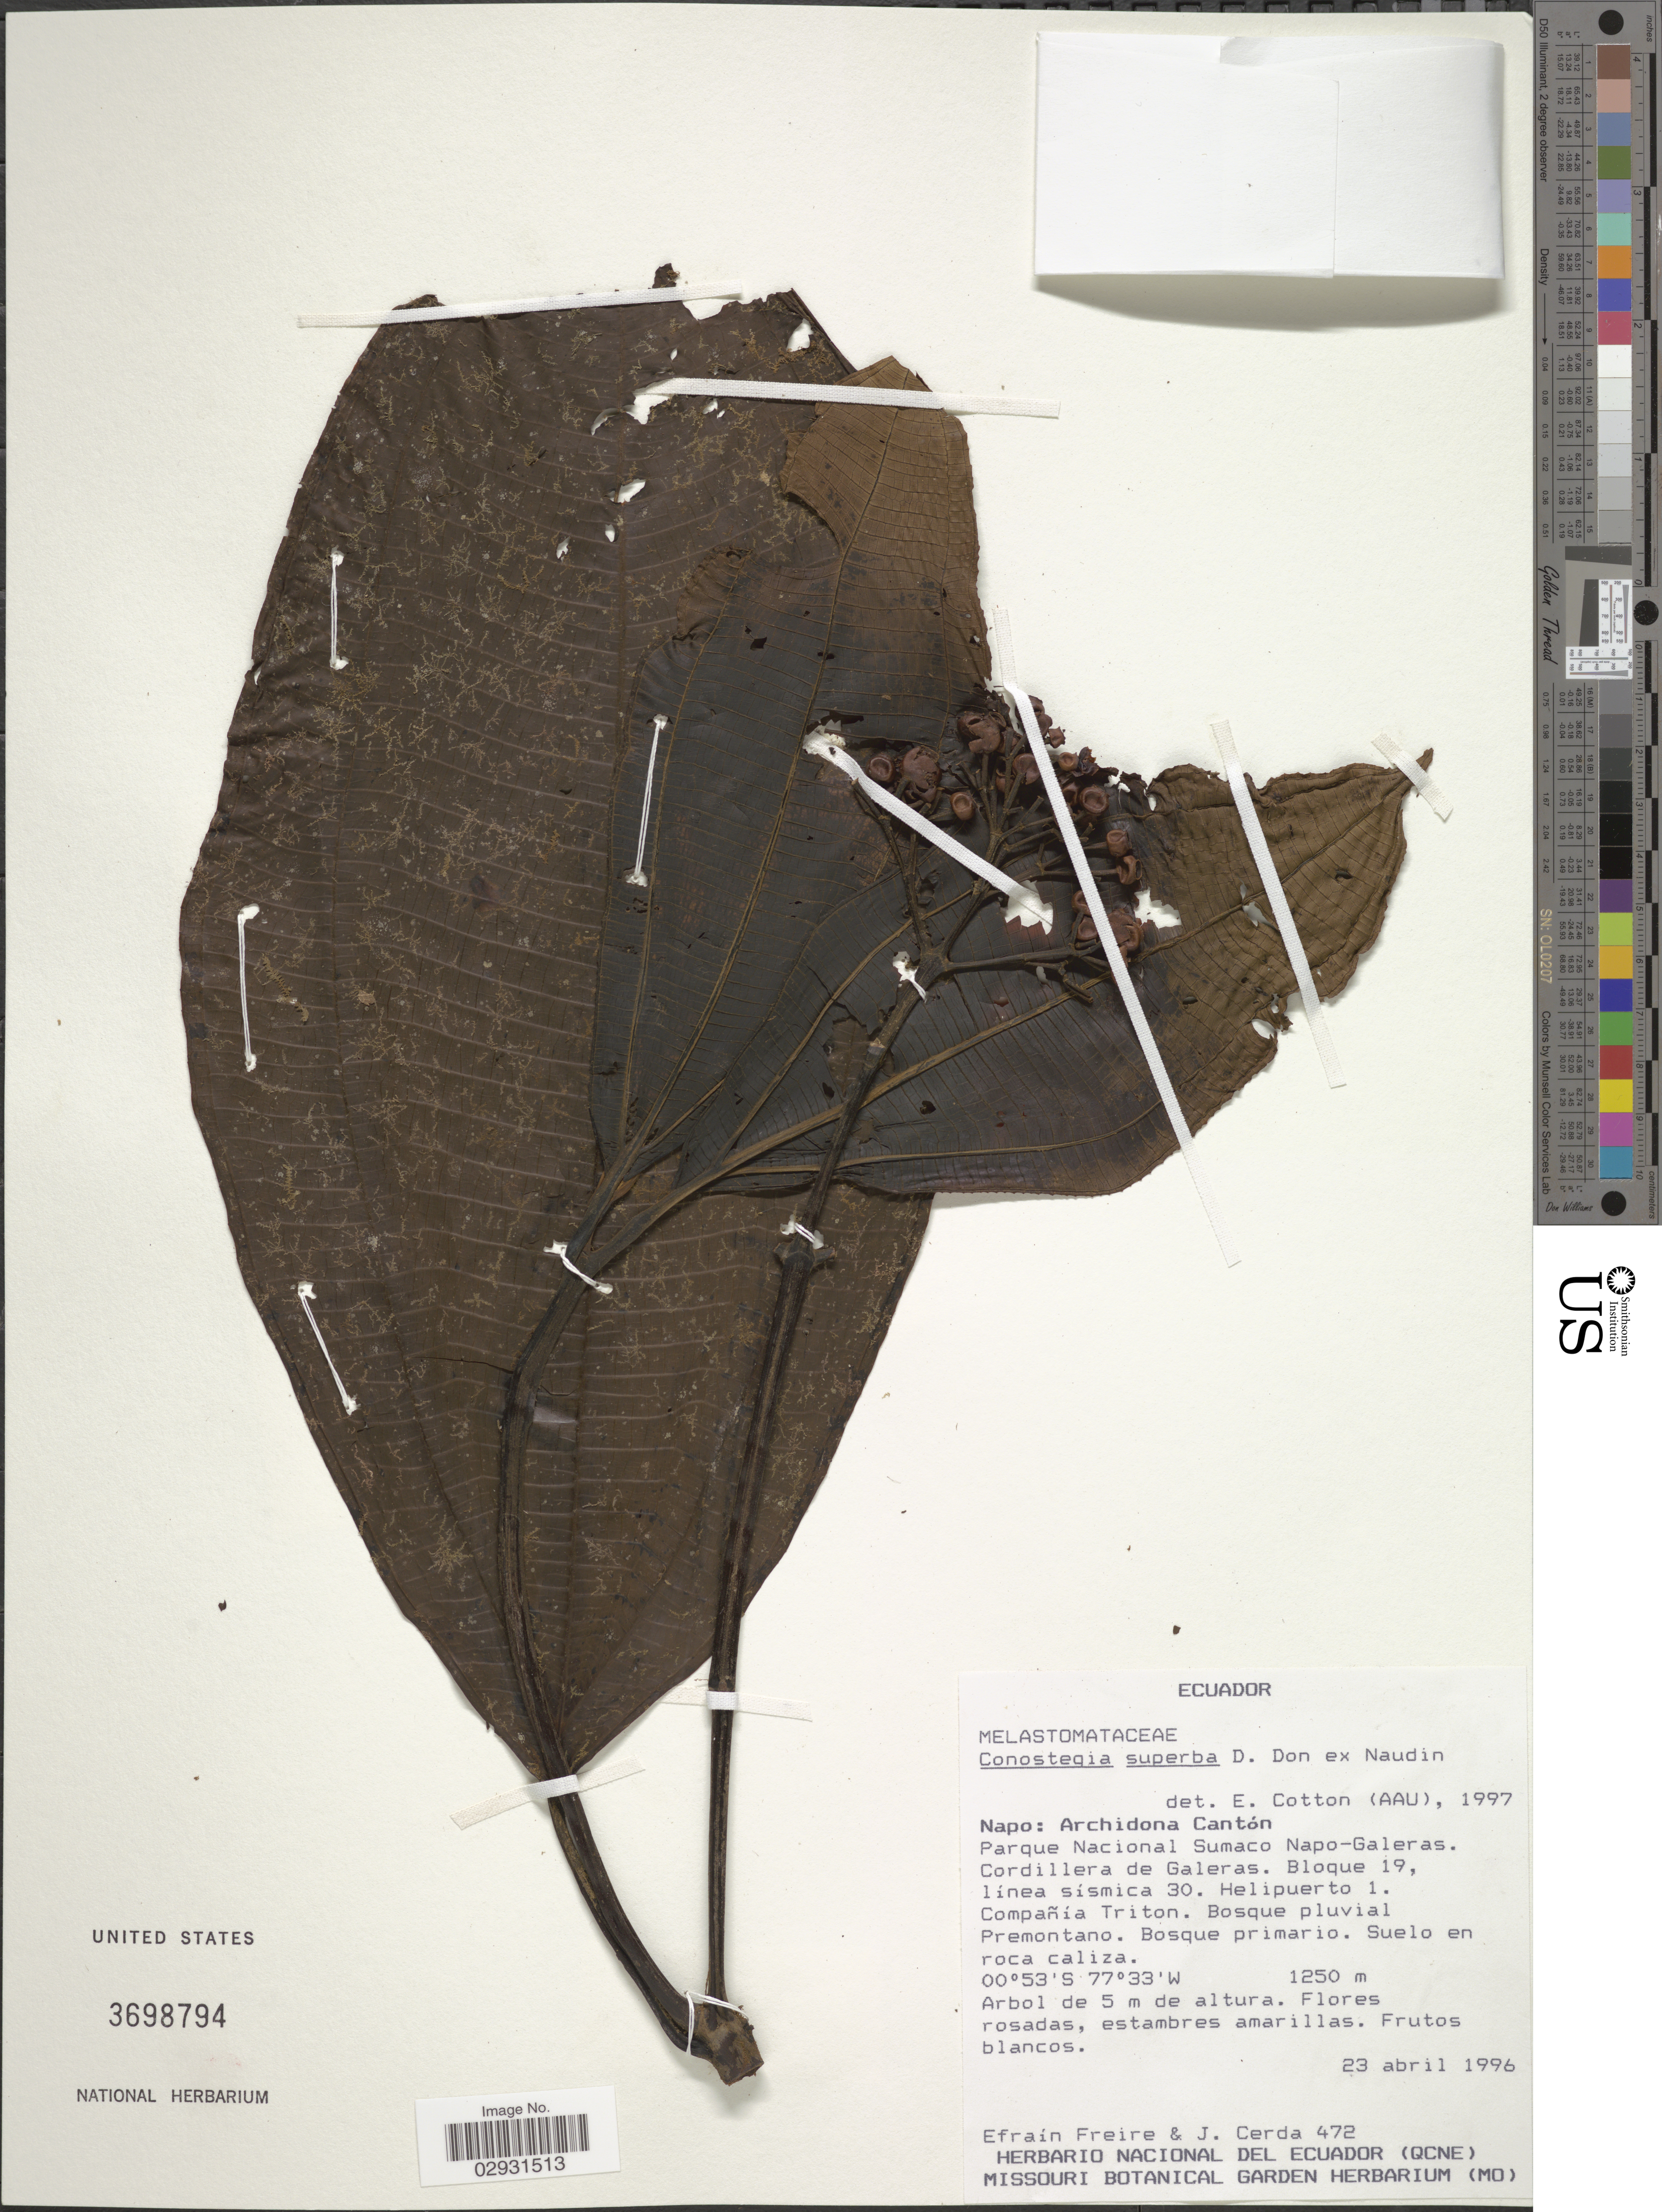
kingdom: Plantae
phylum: Tracheophyta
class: Magnoliopsida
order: Myrtales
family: Melastomataceae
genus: Conostegia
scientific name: Conostegia superba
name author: Naudin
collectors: E. Freire & J. Cerda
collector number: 472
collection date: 1996-04-23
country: Ecuador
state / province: Napo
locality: Archidona Cantón, Parque Nacional Sumaco Napo-Galeras. Cordillera de Galeras. Bloque 19, línea sísmica 30. Helipuerto 1. Compañia Triton.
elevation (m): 1250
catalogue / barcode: US 3698794